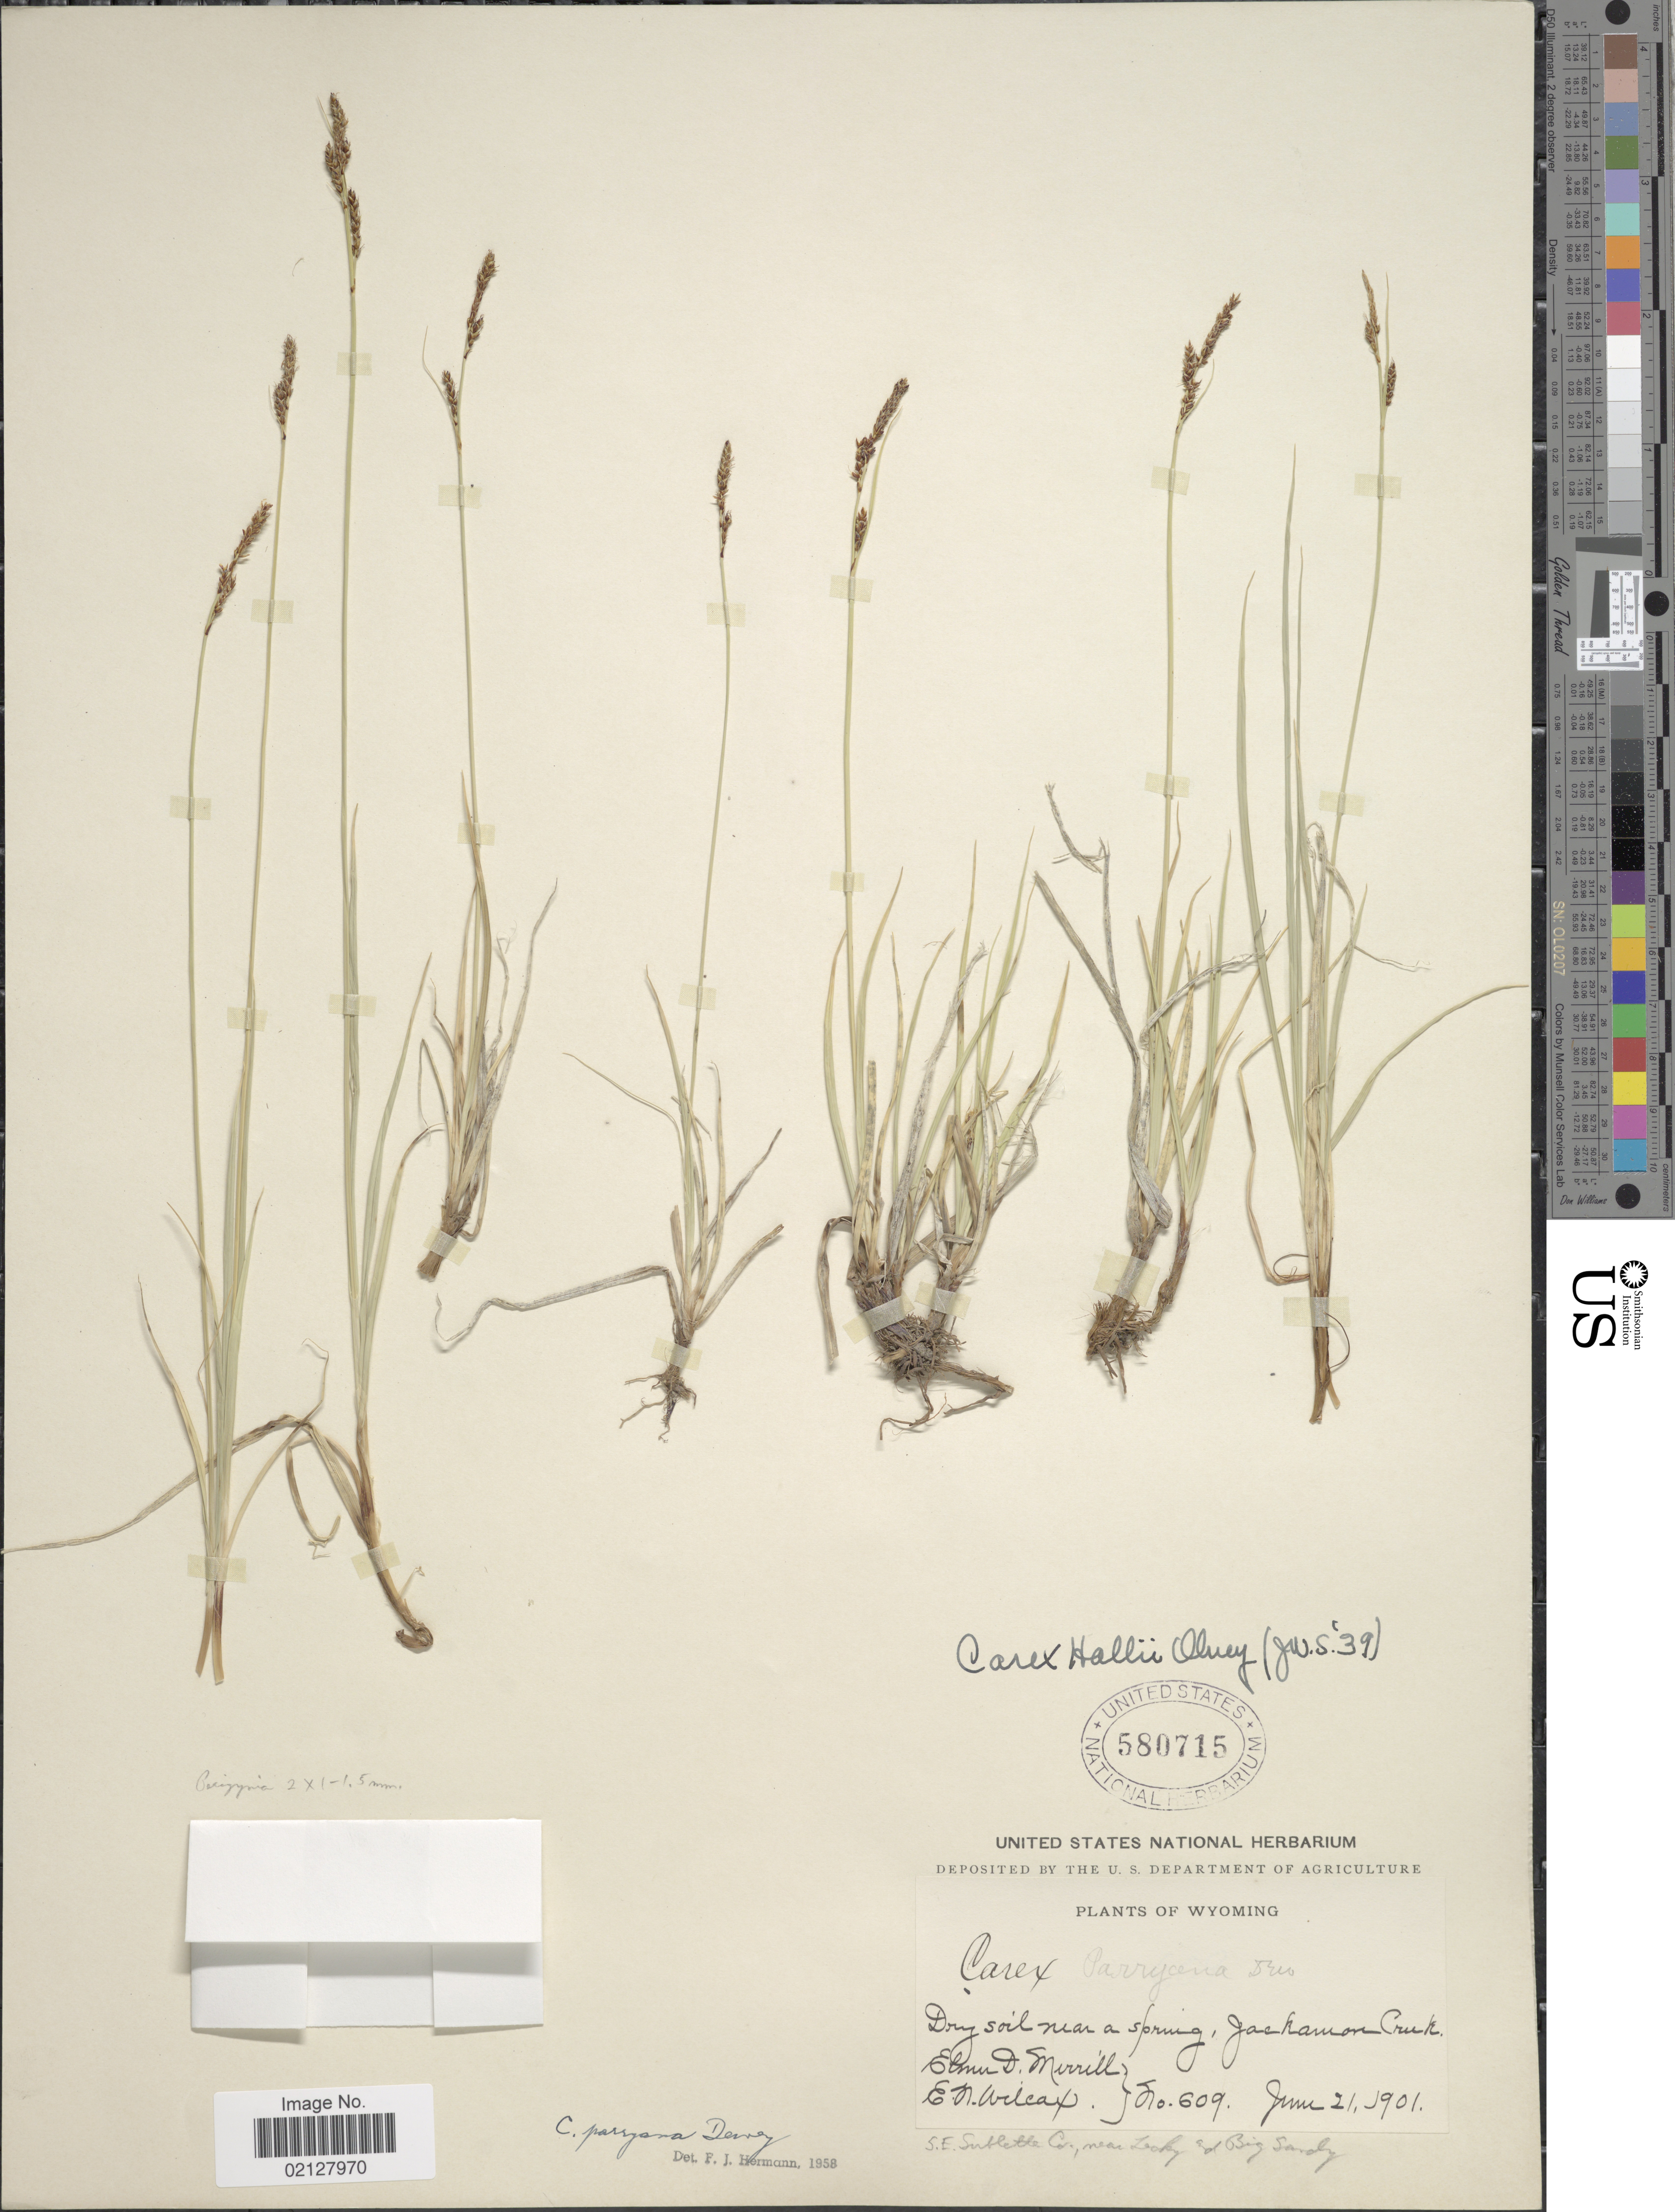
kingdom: Plantae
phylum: Tracheophyta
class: Liliopsida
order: Poales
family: Cyperaceae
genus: Carex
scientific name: Carex parryana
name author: Dewey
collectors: E. D. Merrill & E. Wilcox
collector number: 609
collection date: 1901-06-21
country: United States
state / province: Wyoming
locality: Dry soil near a spring, Jackamon Creek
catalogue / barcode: US 580715